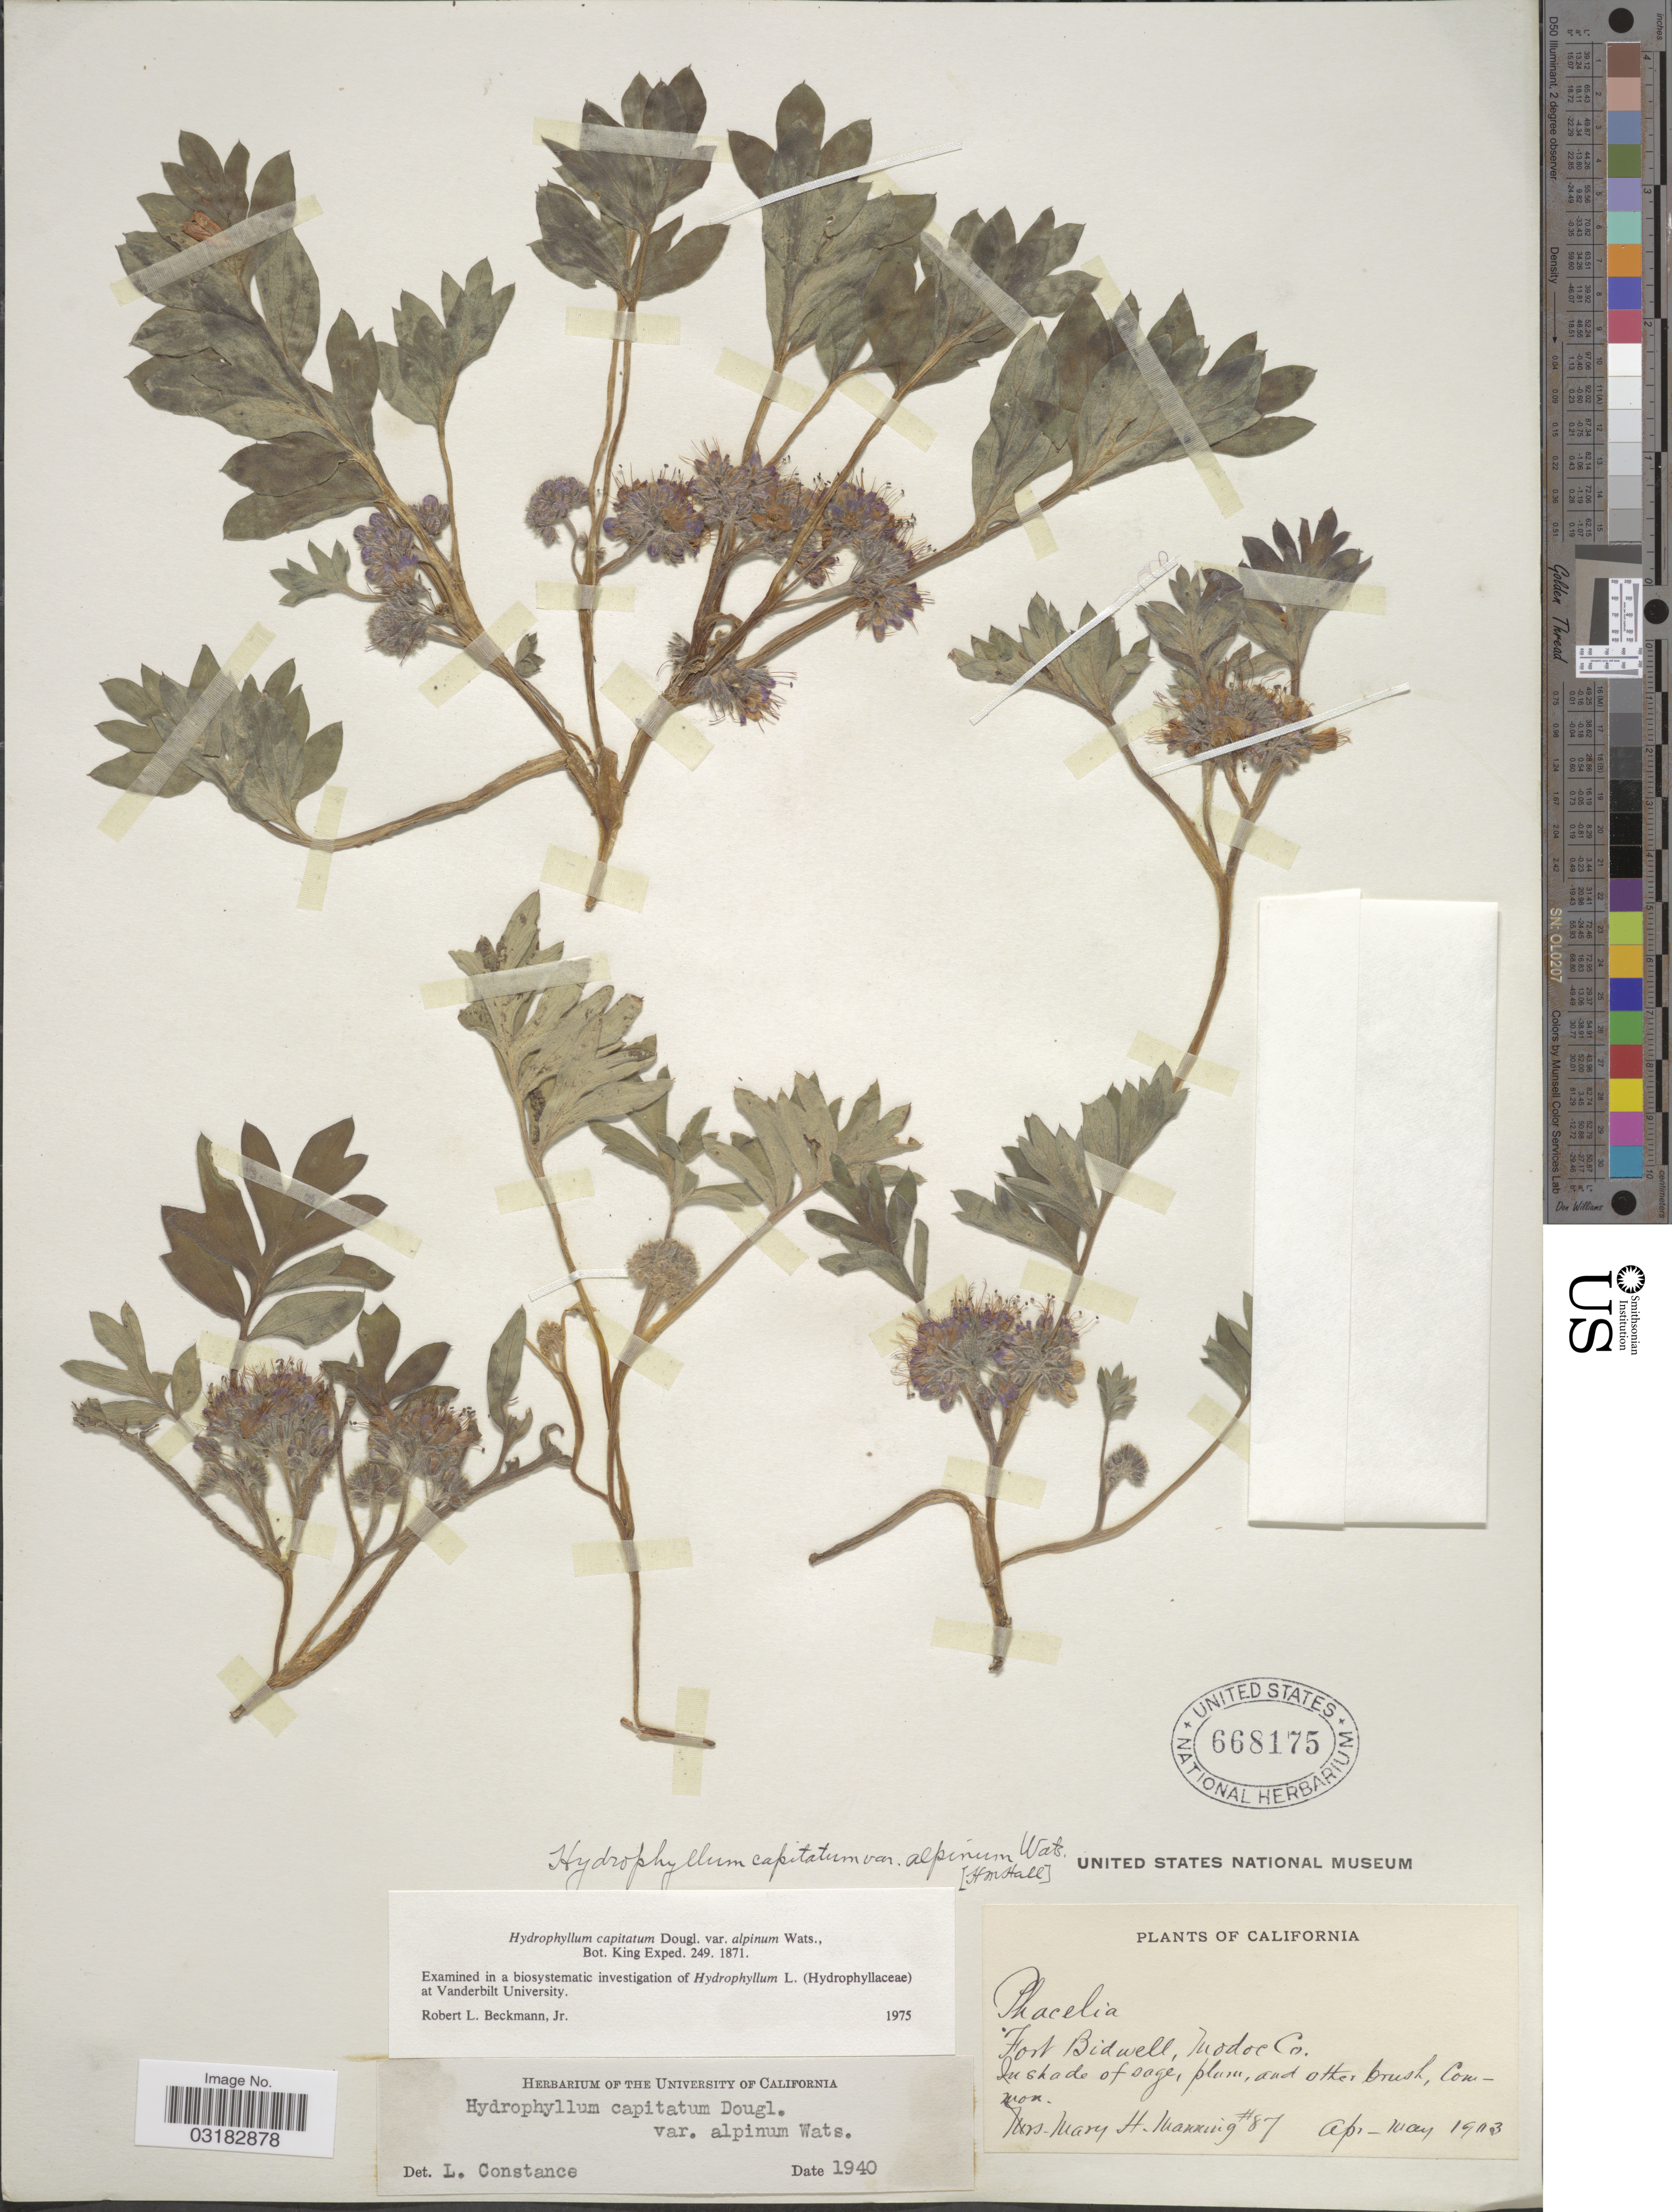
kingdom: Plantae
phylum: Tracheophyta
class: Magnoliopsida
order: Boraginales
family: Hydrophyllaceae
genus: Hydrophyllum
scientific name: Hydrophyllum capitatum var. alpinum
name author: S. Watson in C. King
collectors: M. Manning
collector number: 87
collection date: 1903-04/1903-05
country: United States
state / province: California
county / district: Modoc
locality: Fort Bidwell, Modoc Co. In shade of sage, plum, and other brush.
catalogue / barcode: US 668175